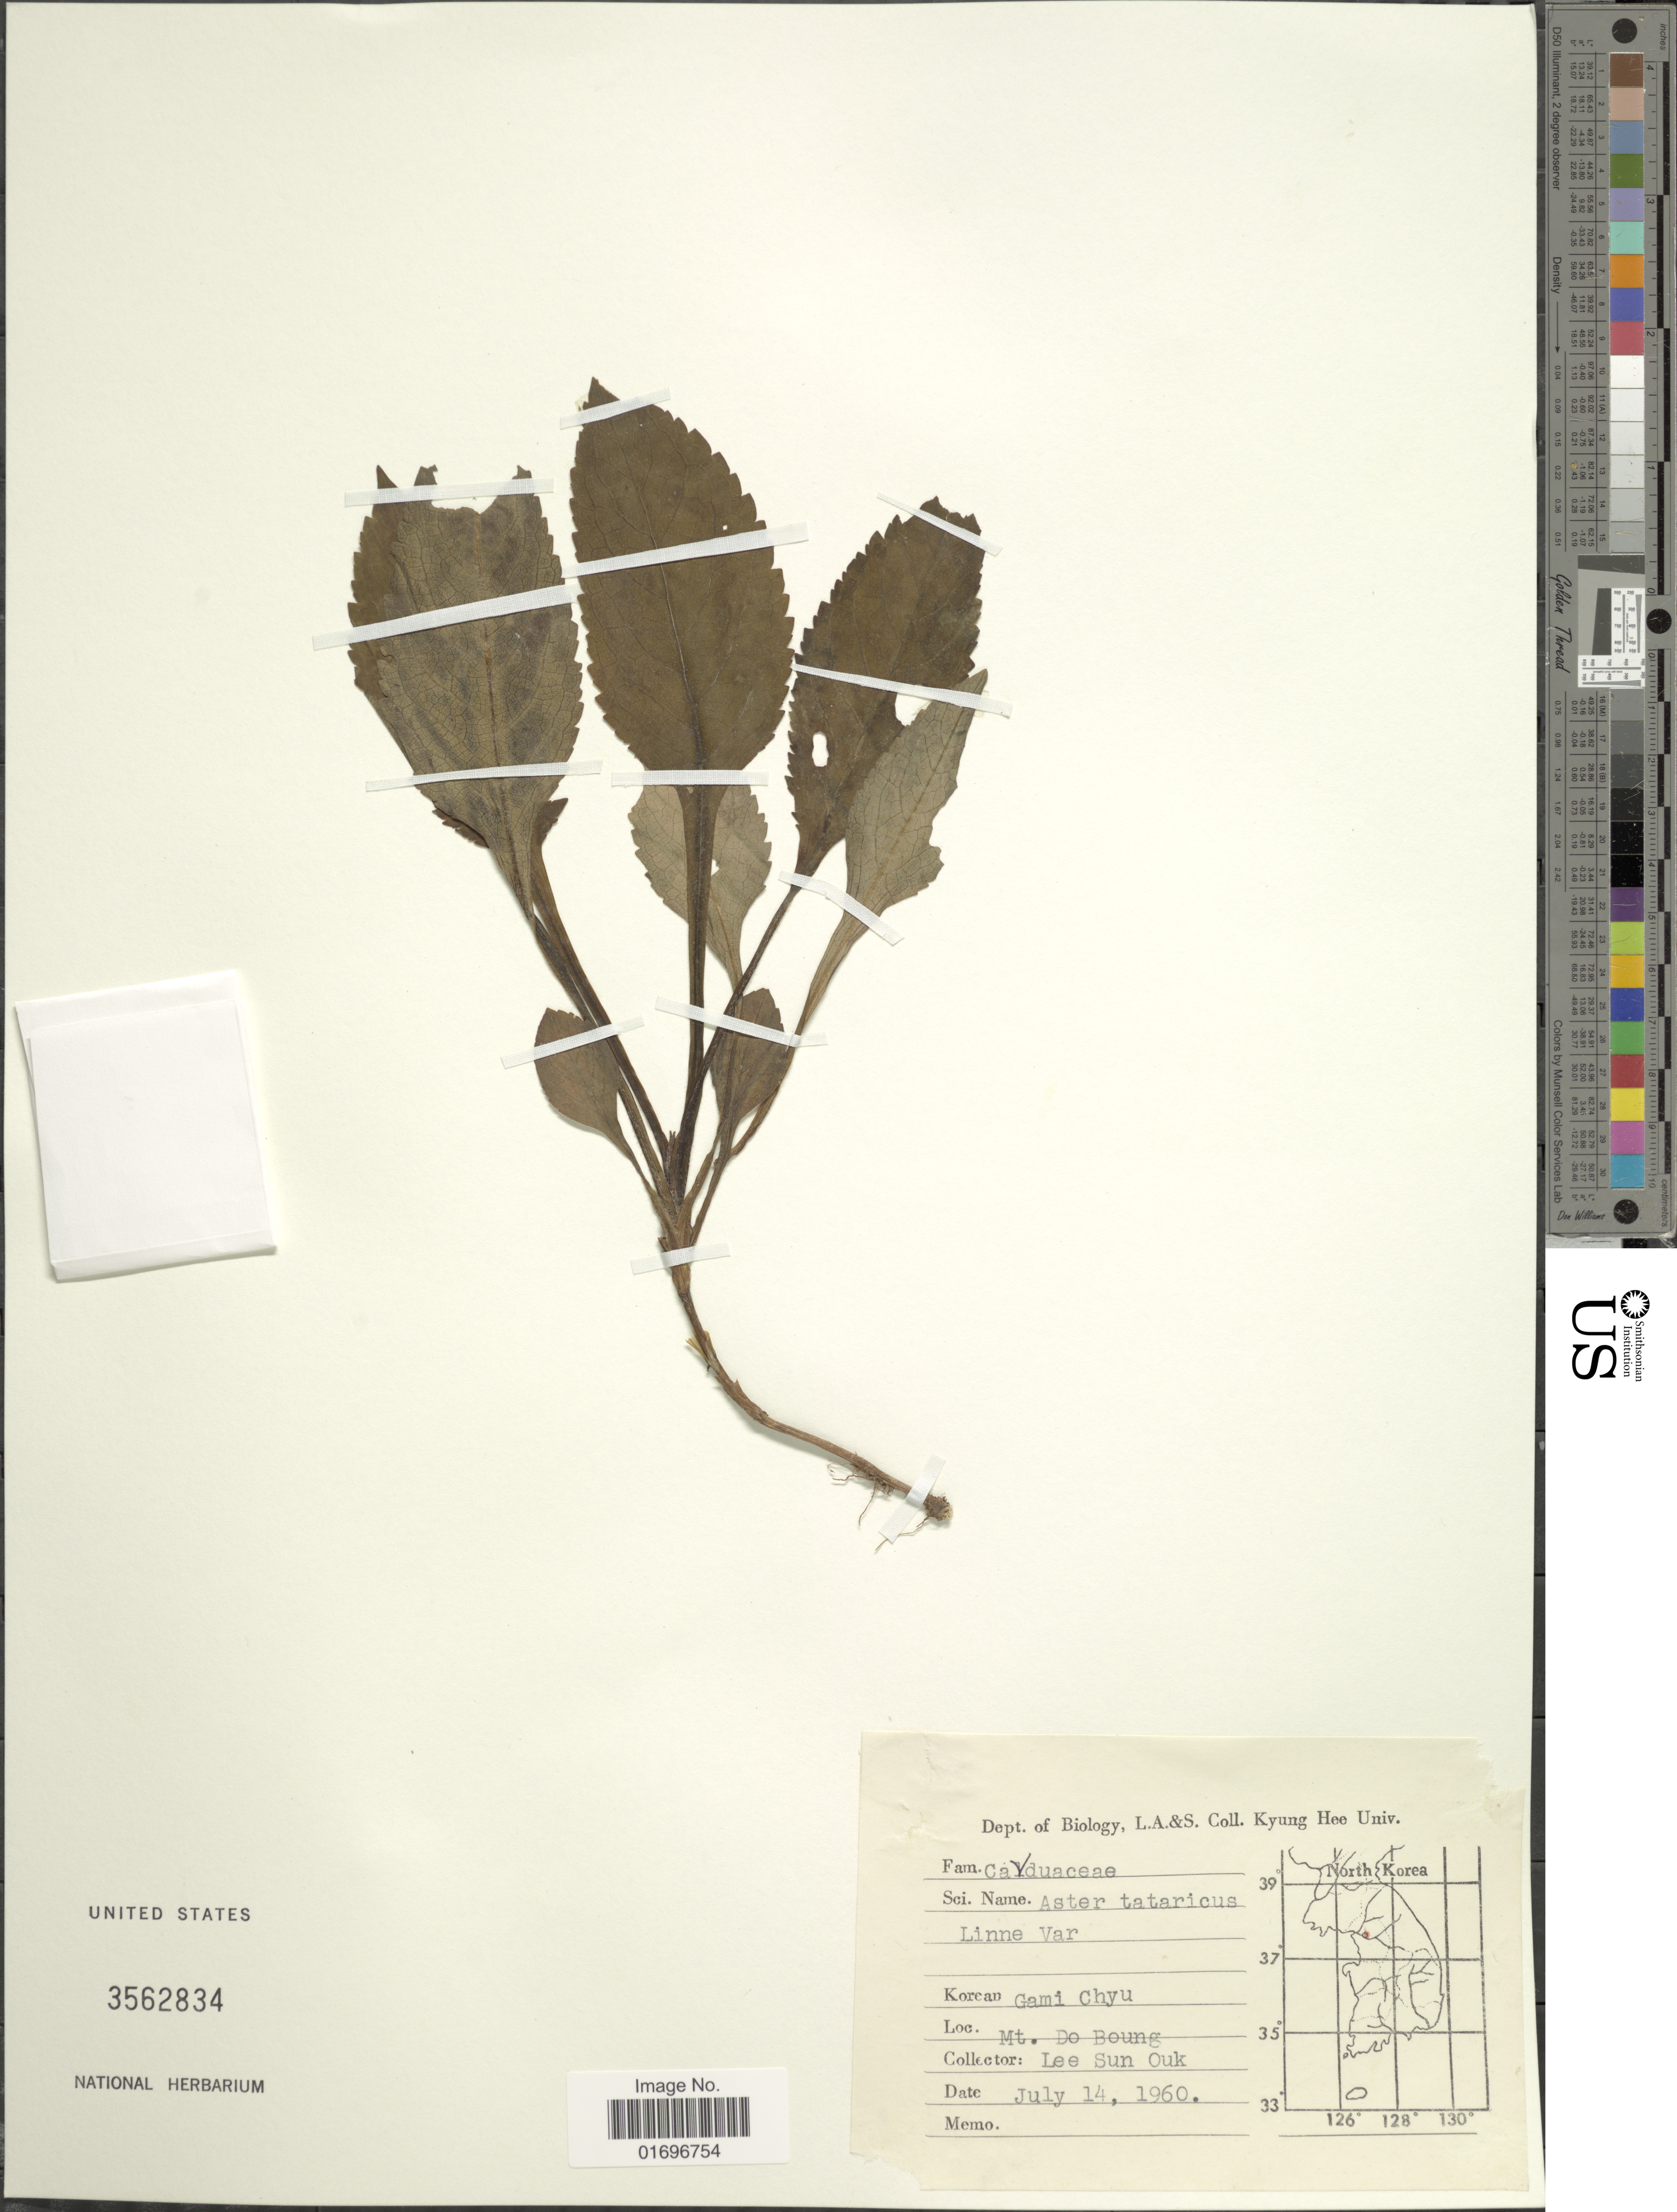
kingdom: Plantae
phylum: Tracheophyta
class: Magnoliopsida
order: Asterales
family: Asteraceae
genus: Aster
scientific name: Aster tataricus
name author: L. f.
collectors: Lee Sun Ouk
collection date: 1960-07-14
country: South Korea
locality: Koreau. Gami Chyu. Mt. Do Boung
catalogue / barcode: US 3562834